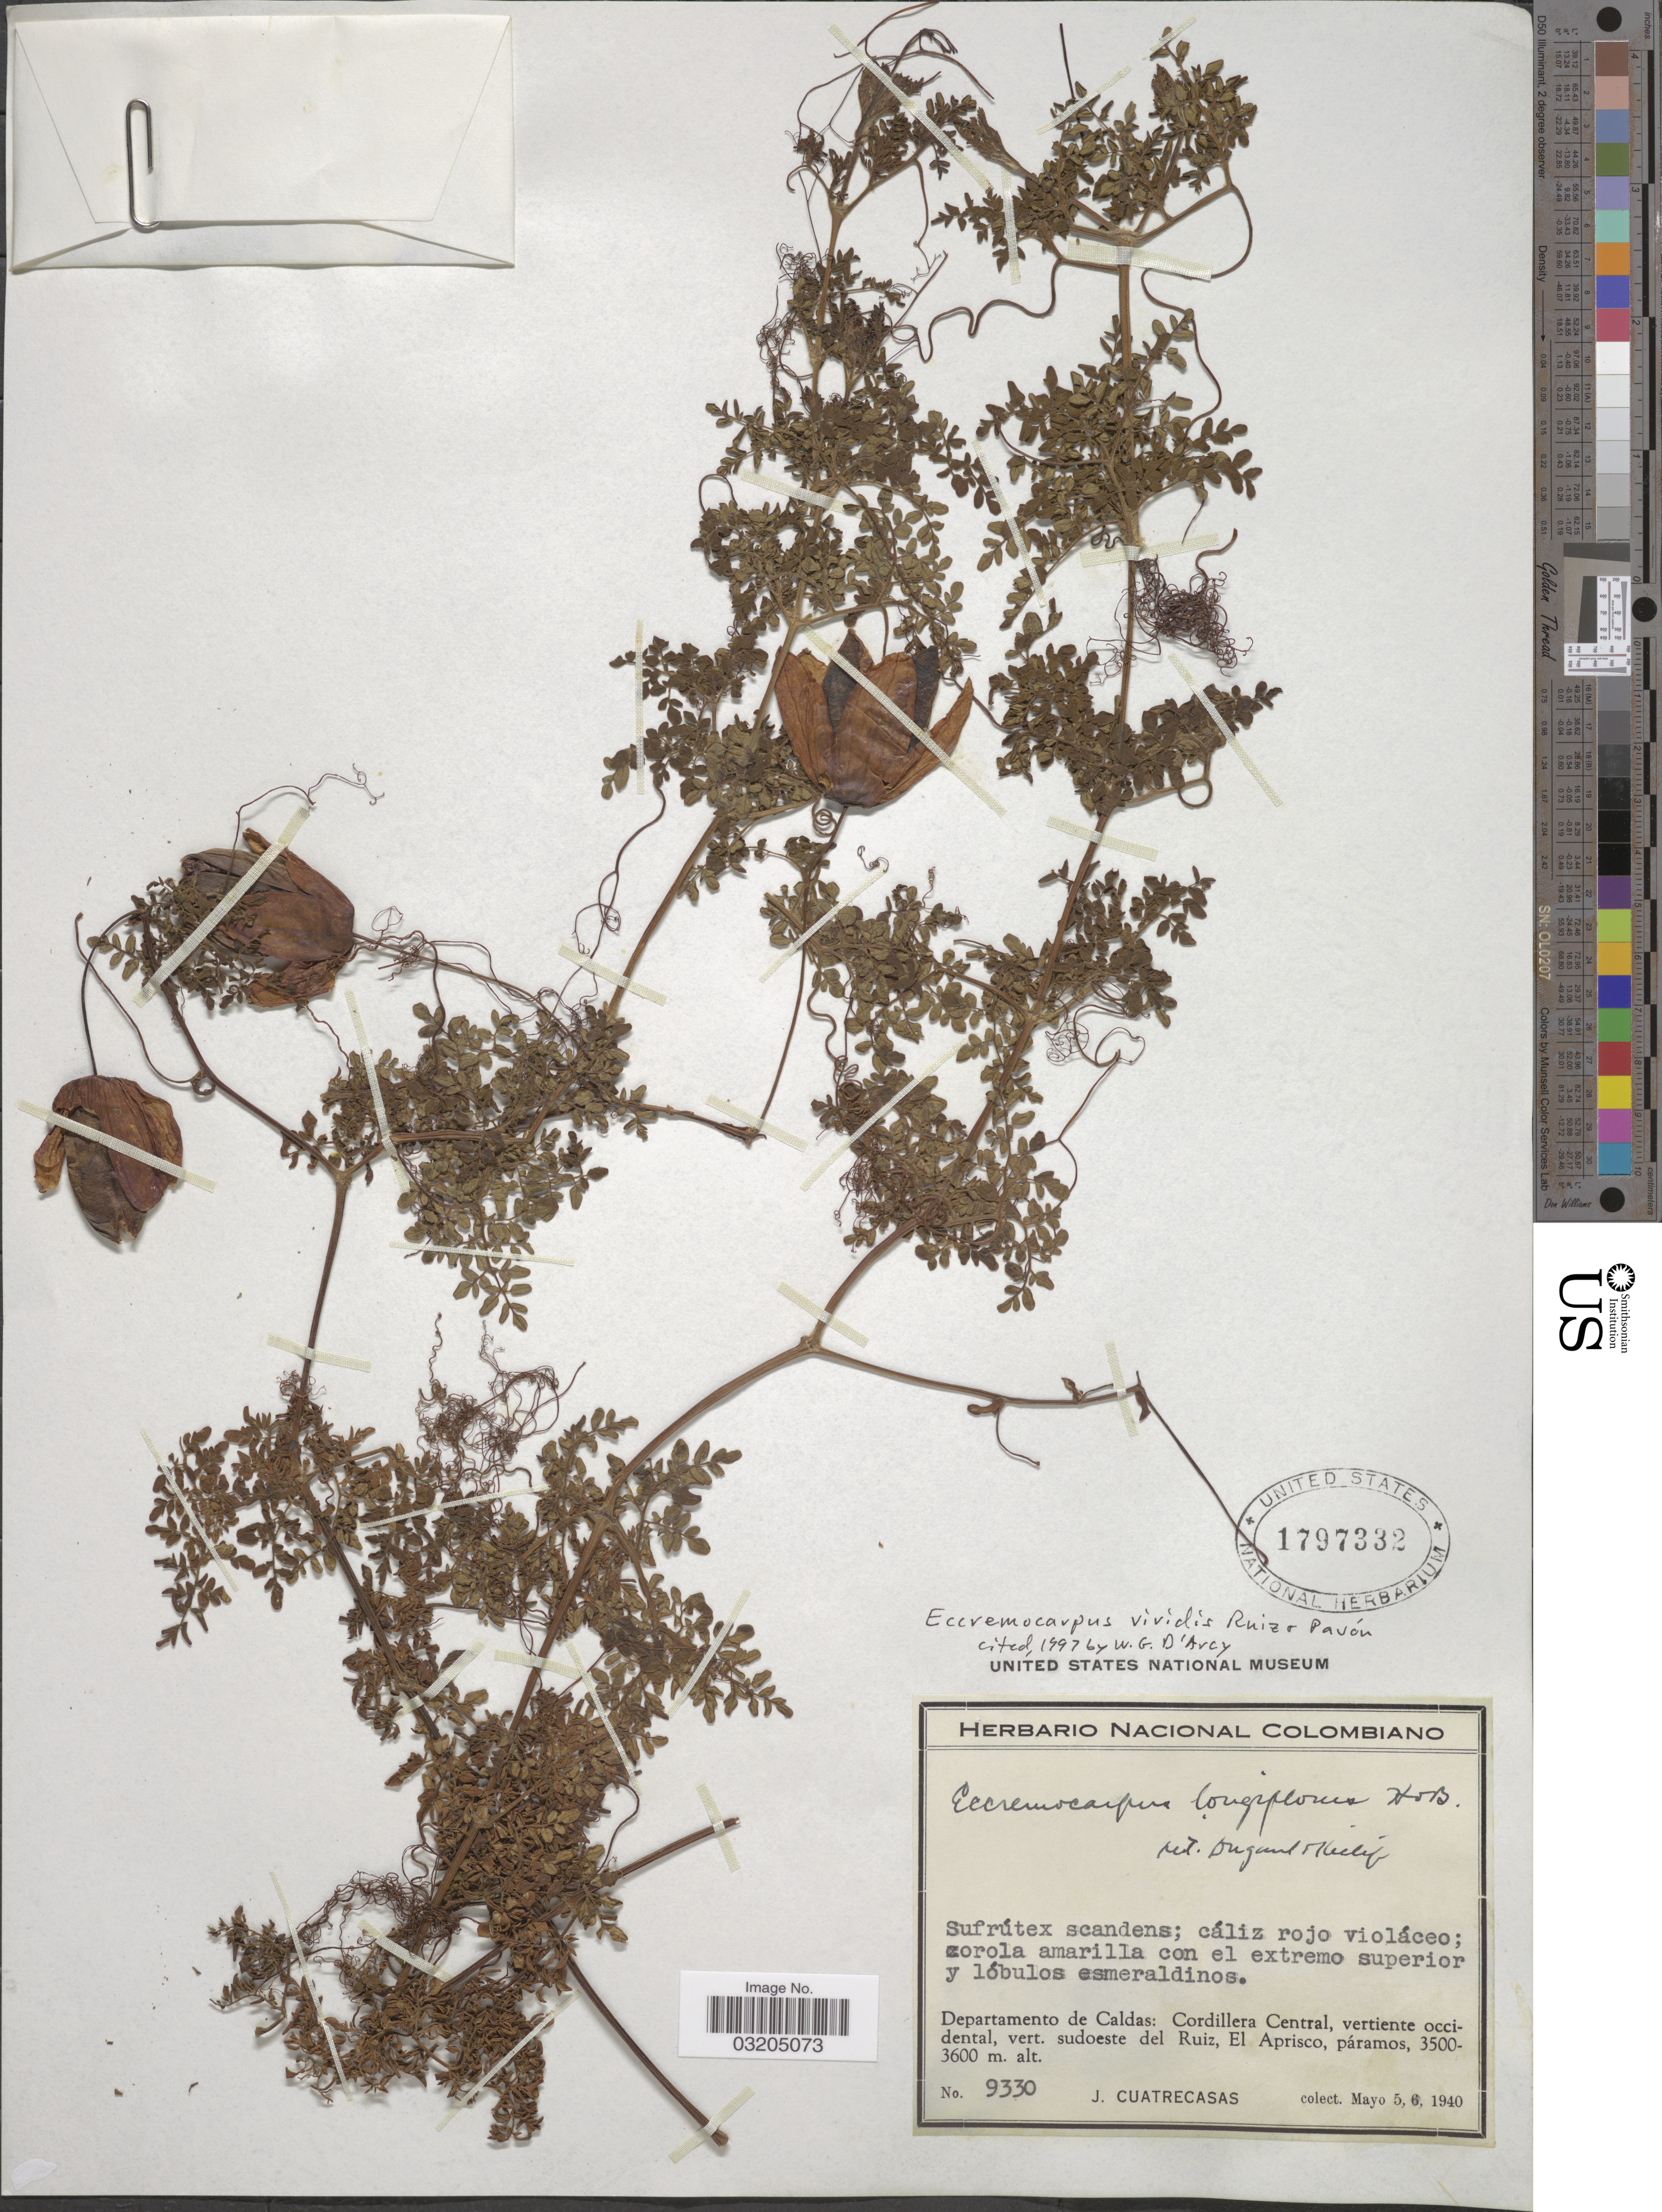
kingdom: Plantae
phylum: Tracheophyta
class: Magnoliopsida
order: Lamiales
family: Bignoniaceae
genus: Eccremocarpus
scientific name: Eccremocarpus viridis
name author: Ruiz & Pav.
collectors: J. Cuatrecasas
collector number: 9330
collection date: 1940-05-05/1940-05-06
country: Colombia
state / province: Caldas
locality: Departamento de Caldas: Cordillera Central, vertiente occidental, vert. sudoeste del Ruiz, El Aprisco.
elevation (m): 3500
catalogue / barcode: US 1797332